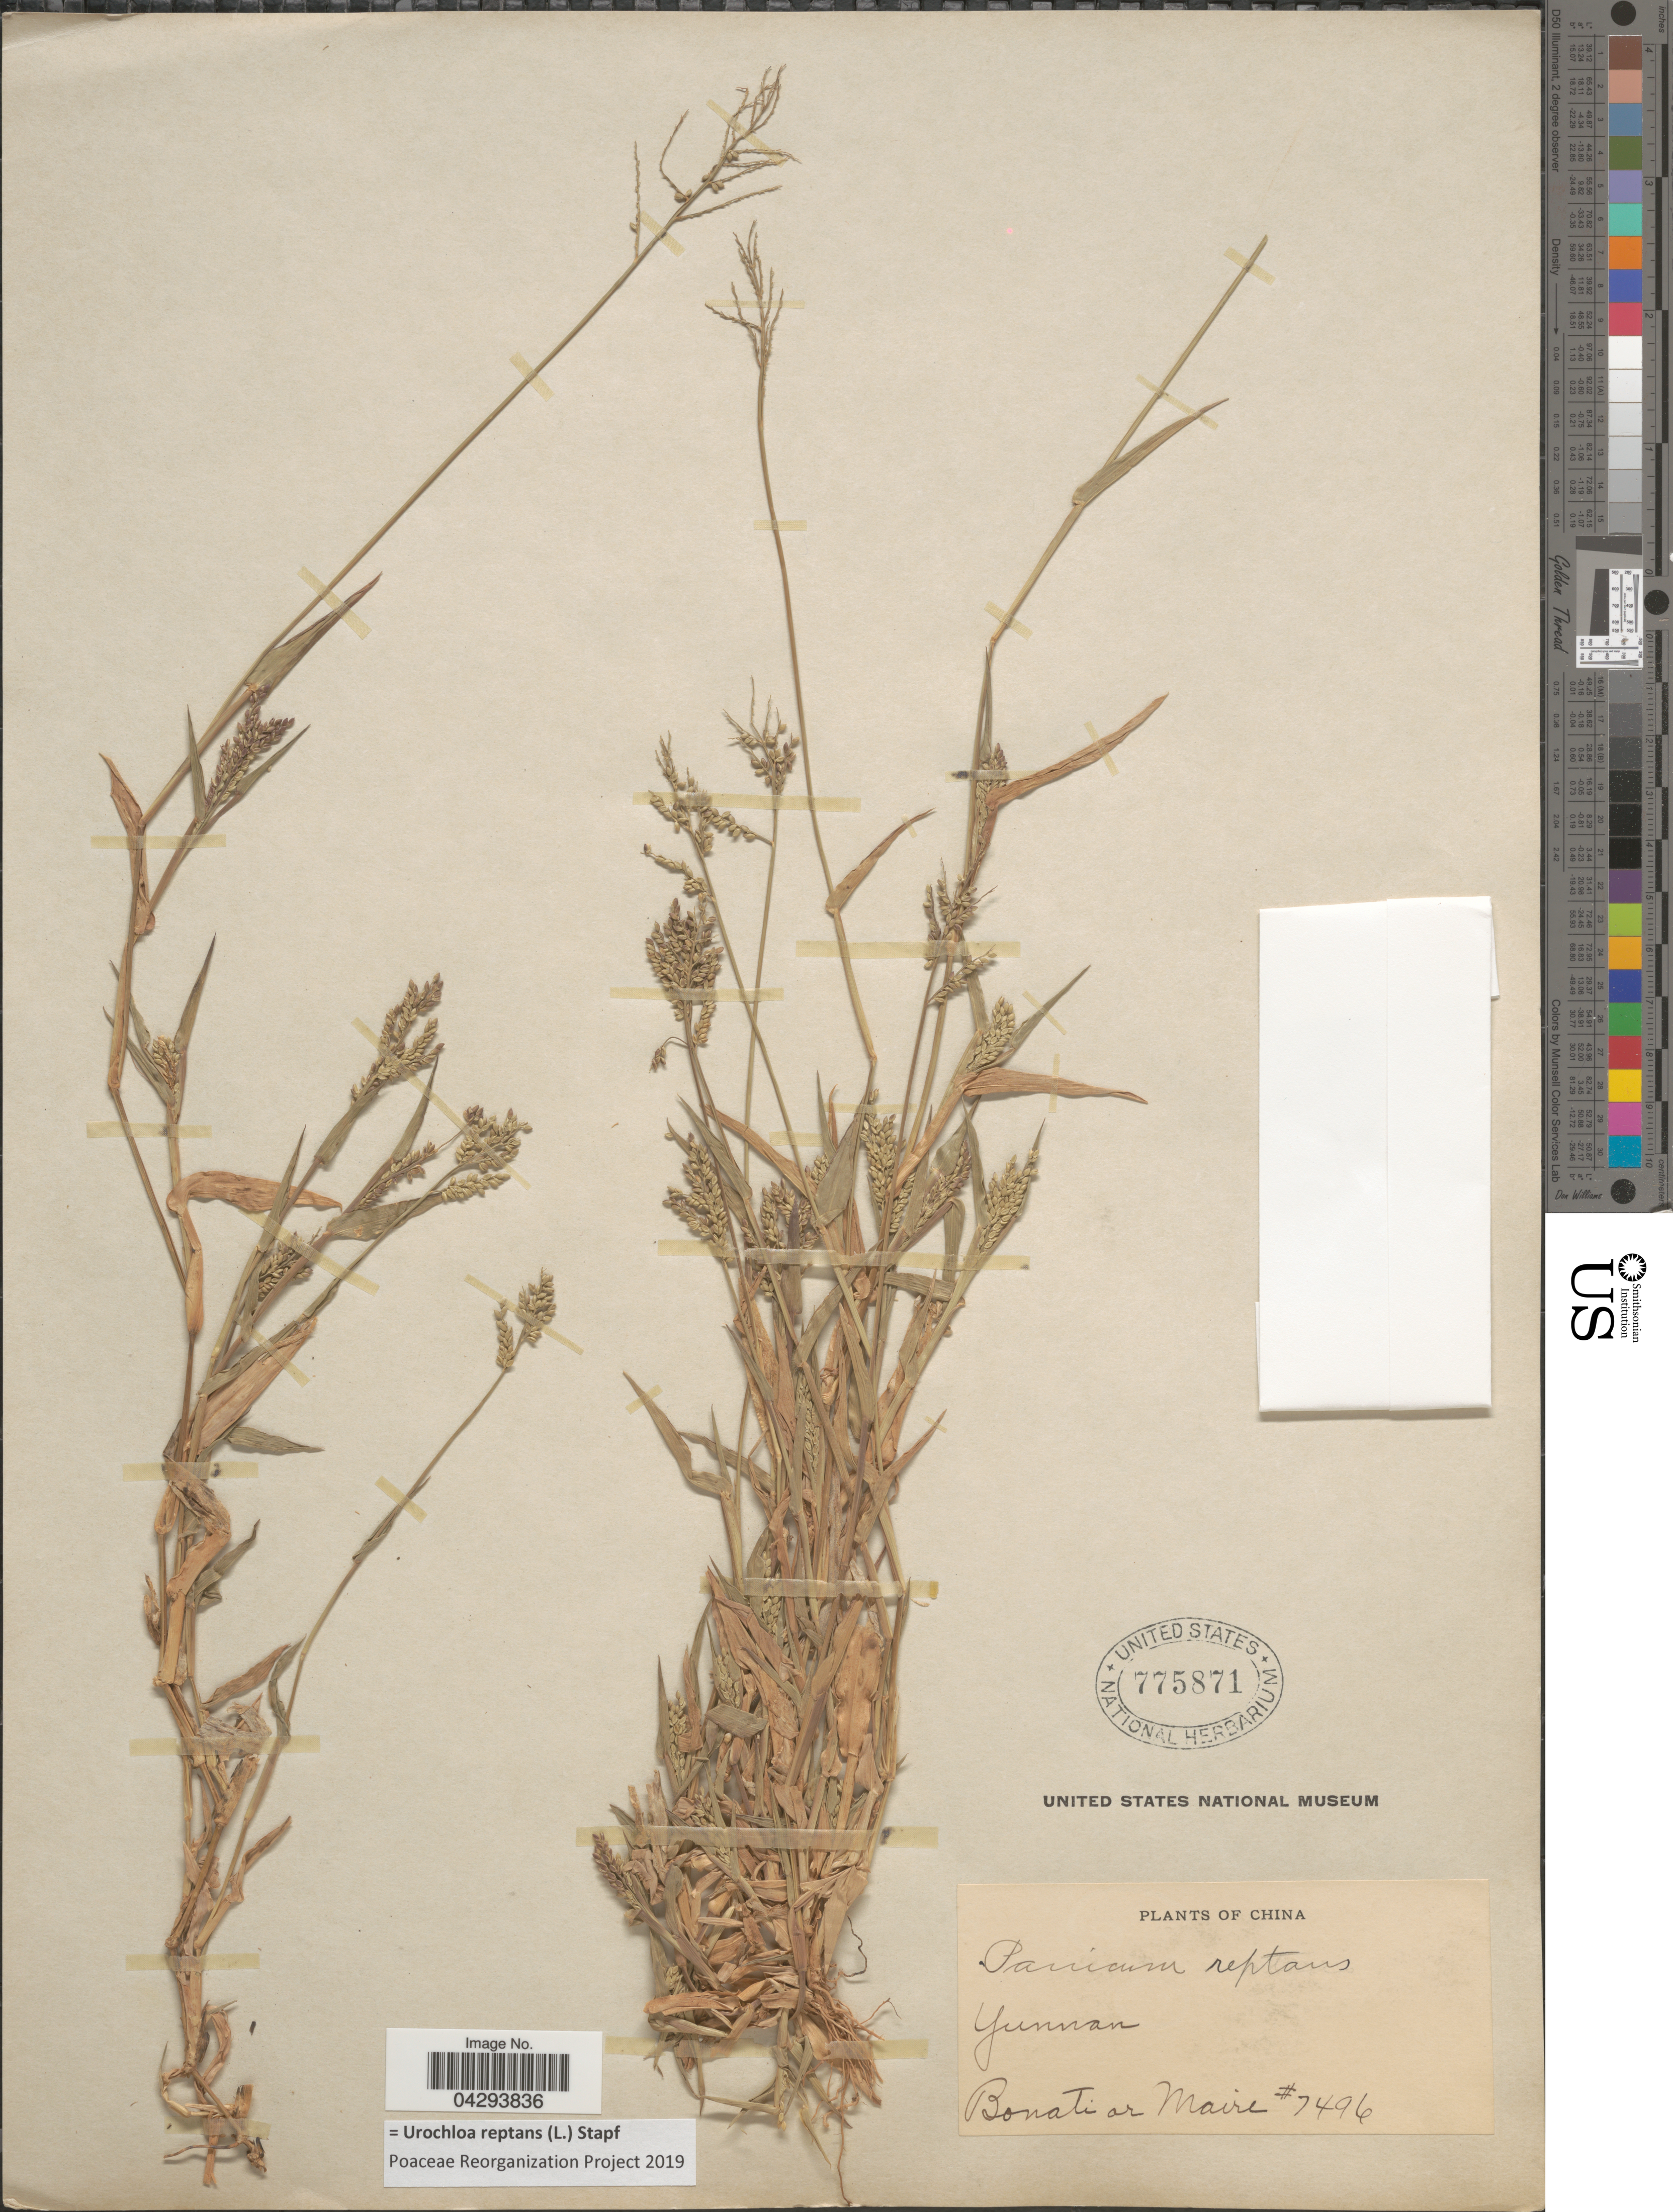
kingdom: Plantae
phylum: Tracheophyta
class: Liliopsida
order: Poales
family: Poaceae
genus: Urochloa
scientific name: Urochloa reptans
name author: (L.) Stapf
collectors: -. Bonati & Maire, --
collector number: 7496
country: China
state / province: Yunnan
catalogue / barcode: US 775871